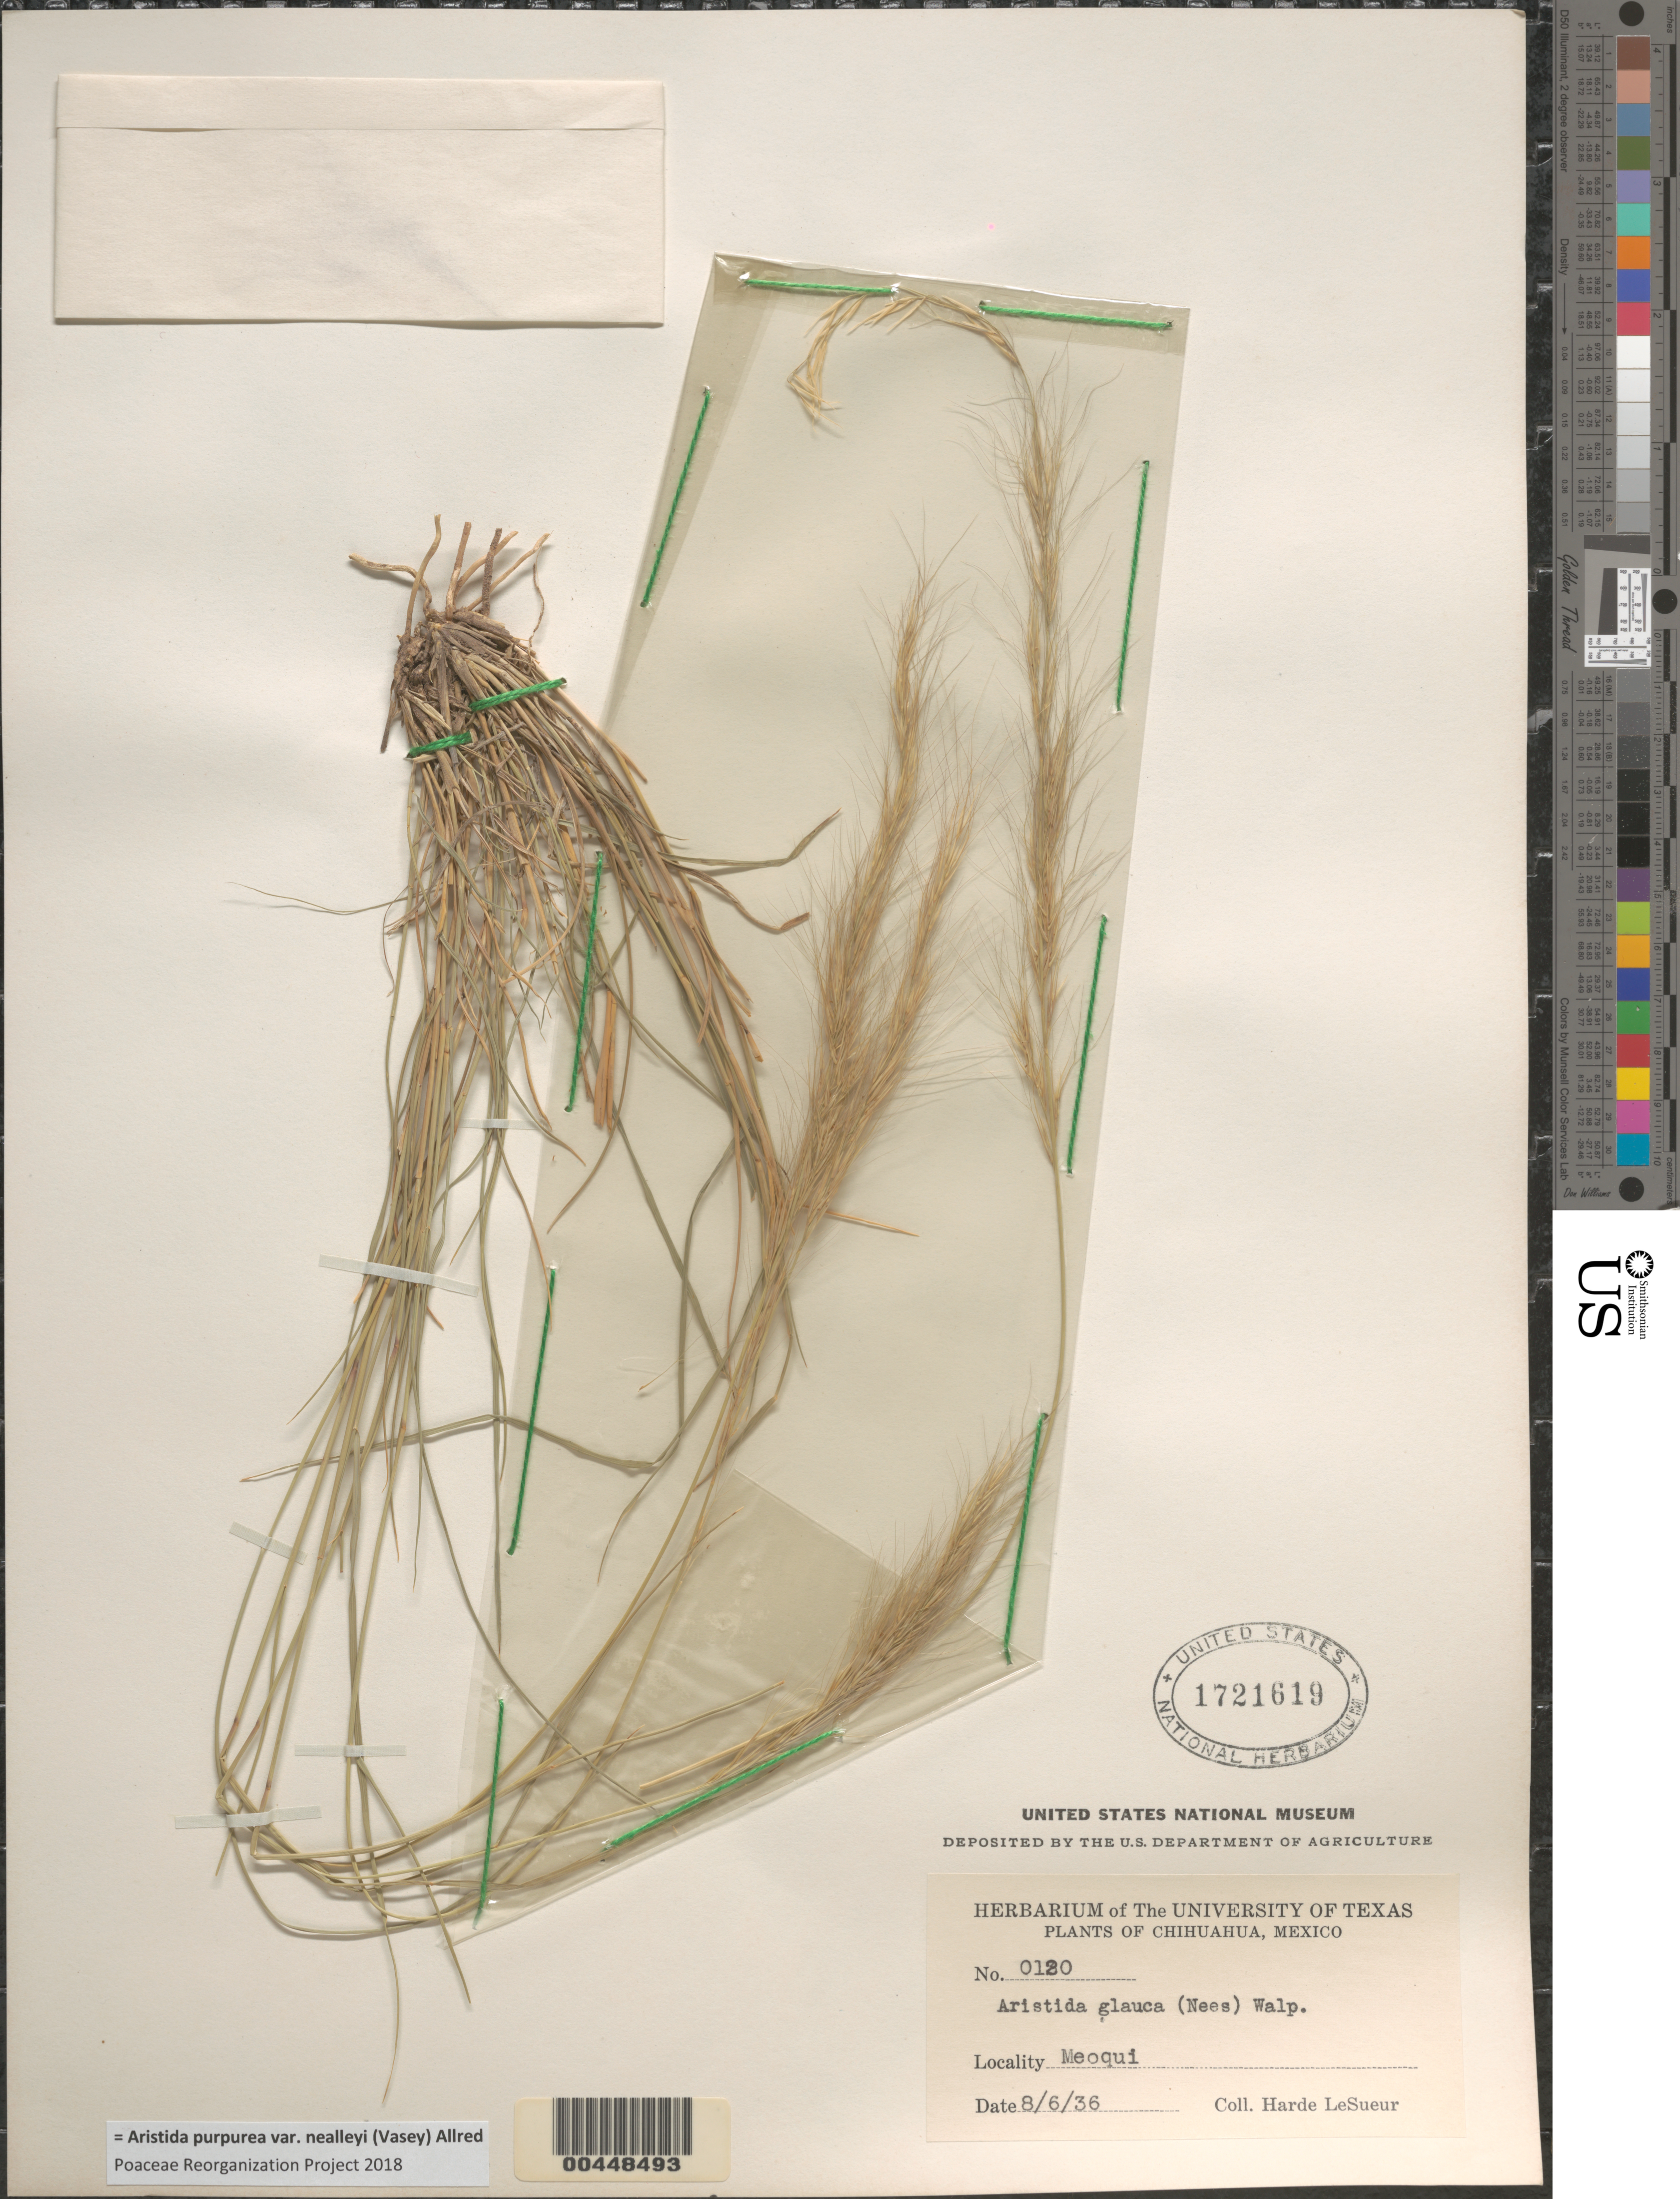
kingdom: Plantae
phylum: Tracheophyta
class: Liliopsida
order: Poales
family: Poaceae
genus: Aristida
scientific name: Aristida purpurea var. nealleyi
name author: (Vasey) Allred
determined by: Poaceae Reorganization Project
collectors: D. H. LeSueur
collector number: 0120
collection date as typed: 6 Aug 1936 or 8 Jun 1936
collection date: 1936-06-08 or 1936-08-06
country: Mexico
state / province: Chihuahua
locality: Meoqui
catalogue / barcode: US 1721619